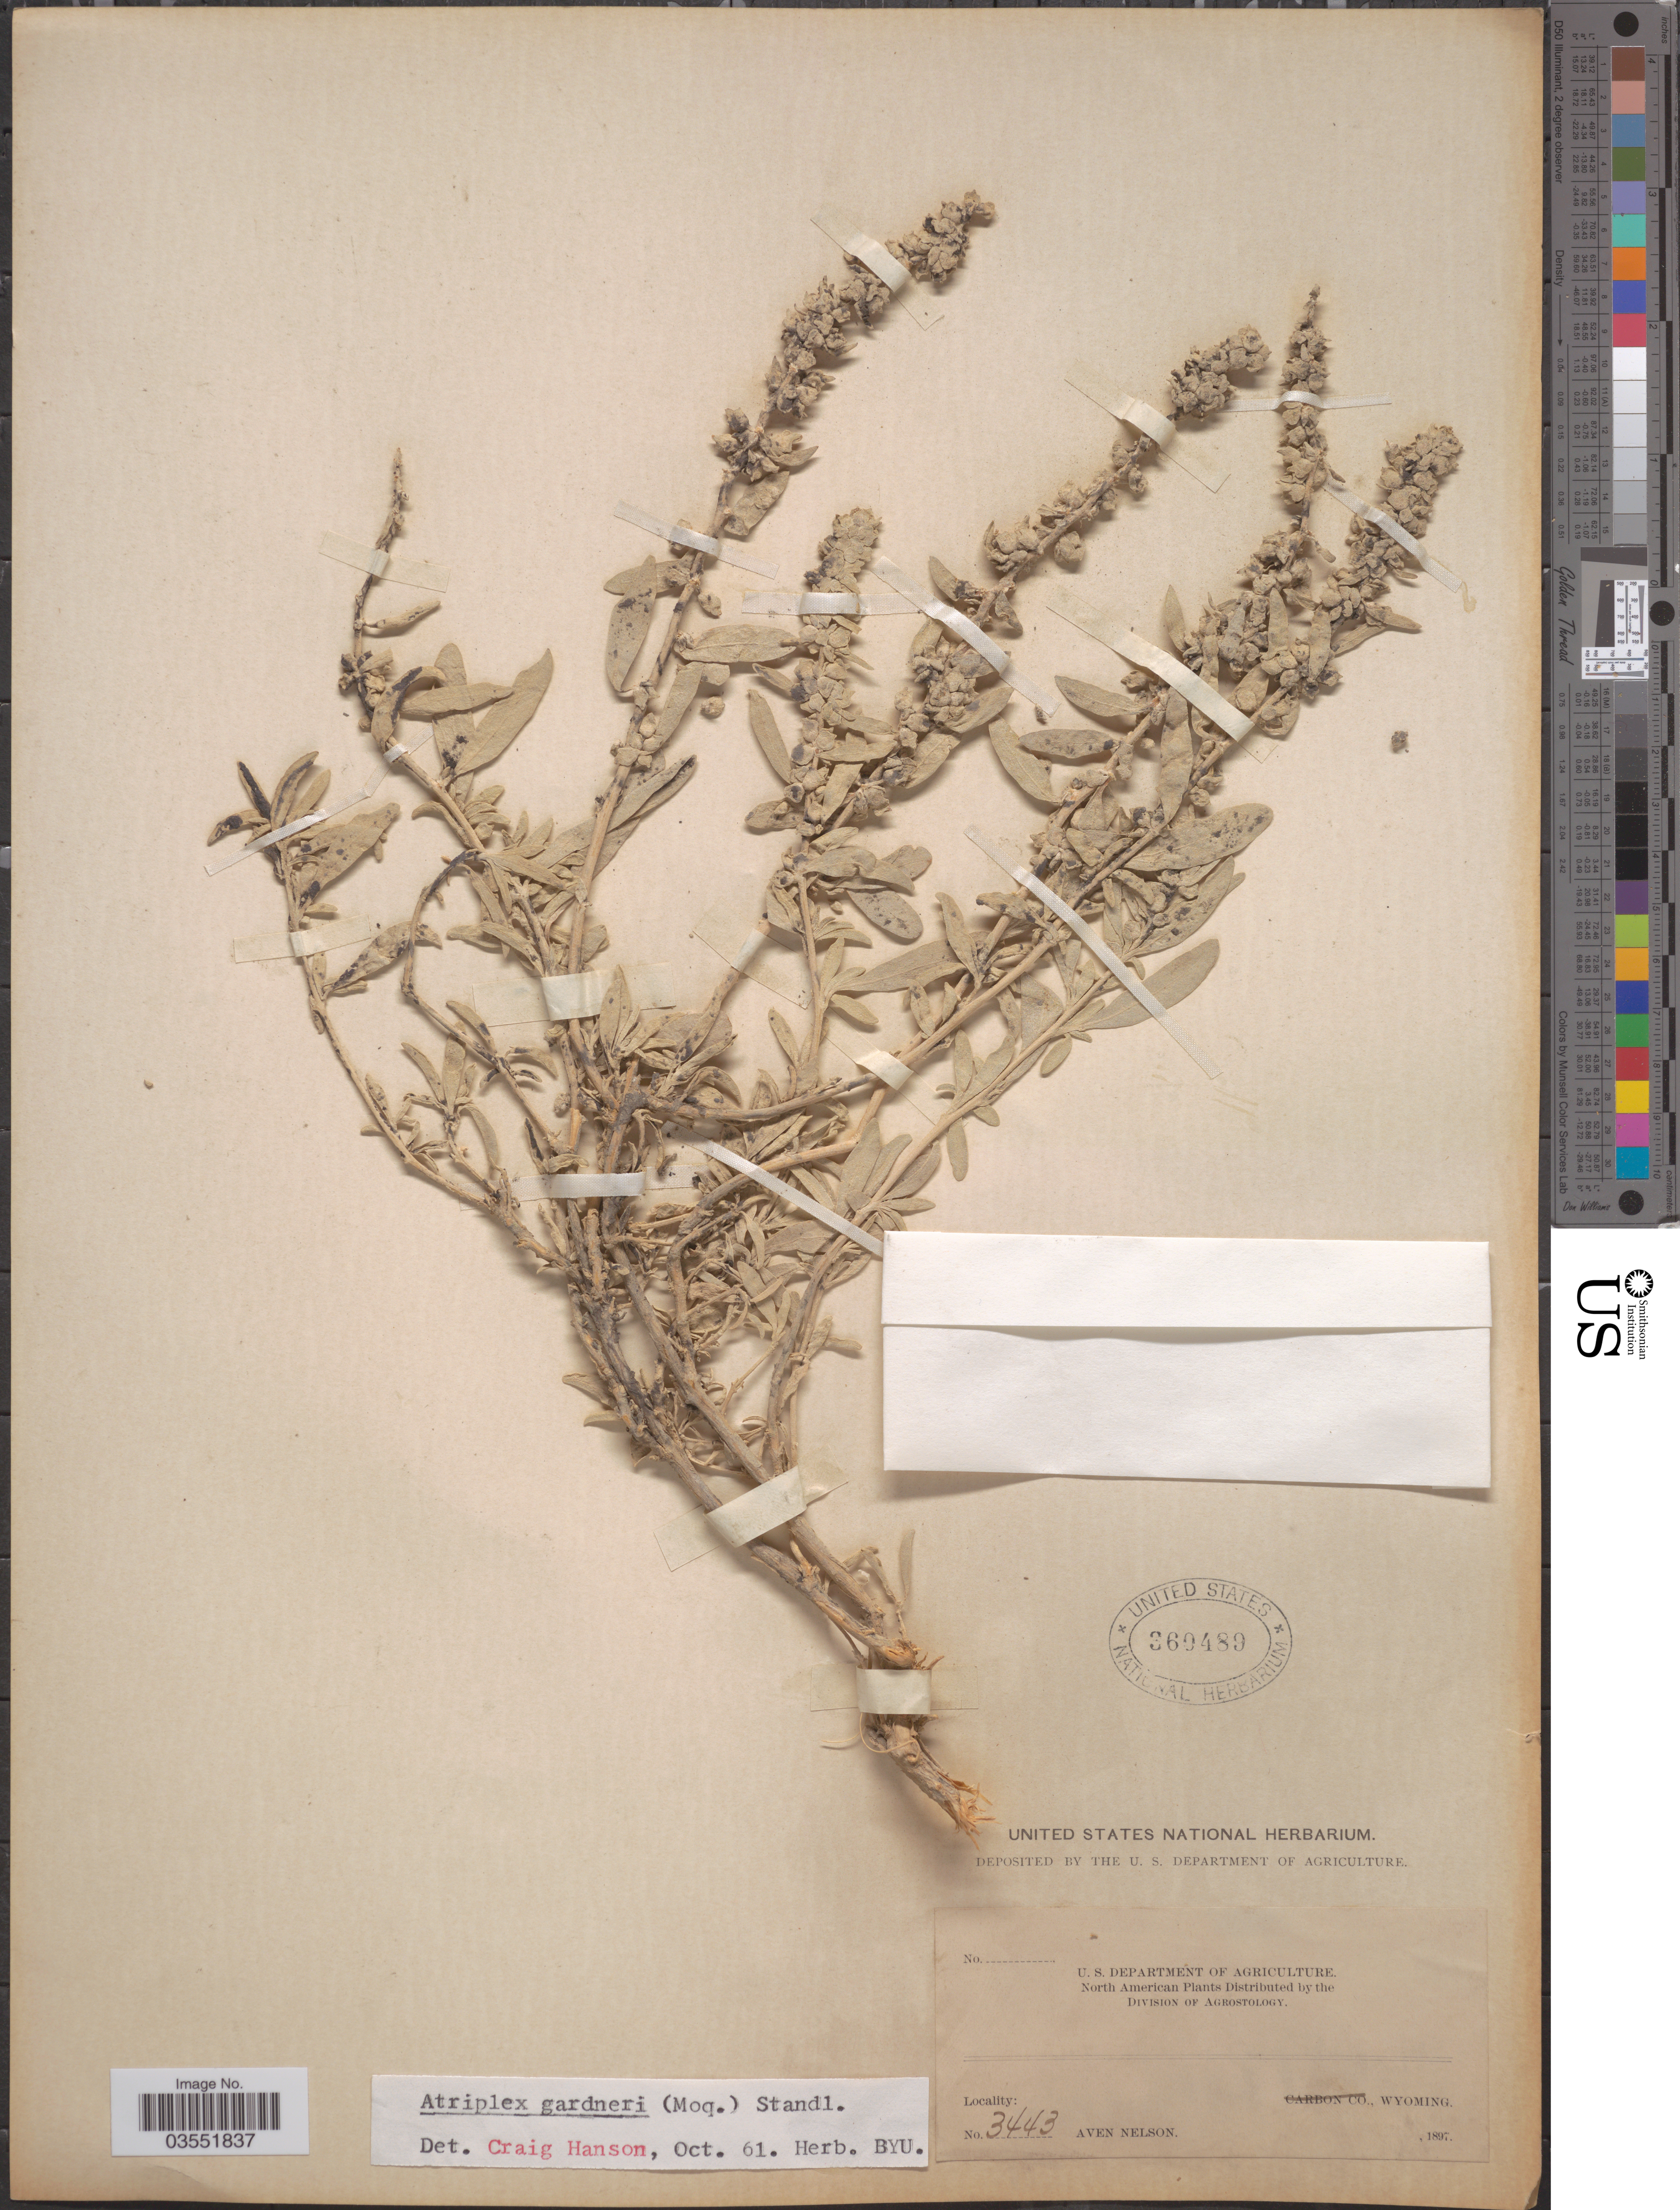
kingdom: Plantae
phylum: Tracheophyta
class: Magnoliopsida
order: Caryophyllales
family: Amaranthaceae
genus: Atriplex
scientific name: Atriplex gardneri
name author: (Moq.) D. Dietr.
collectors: A. Nelson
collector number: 3443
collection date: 1897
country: United States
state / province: Wyoming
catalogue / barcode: US 360489